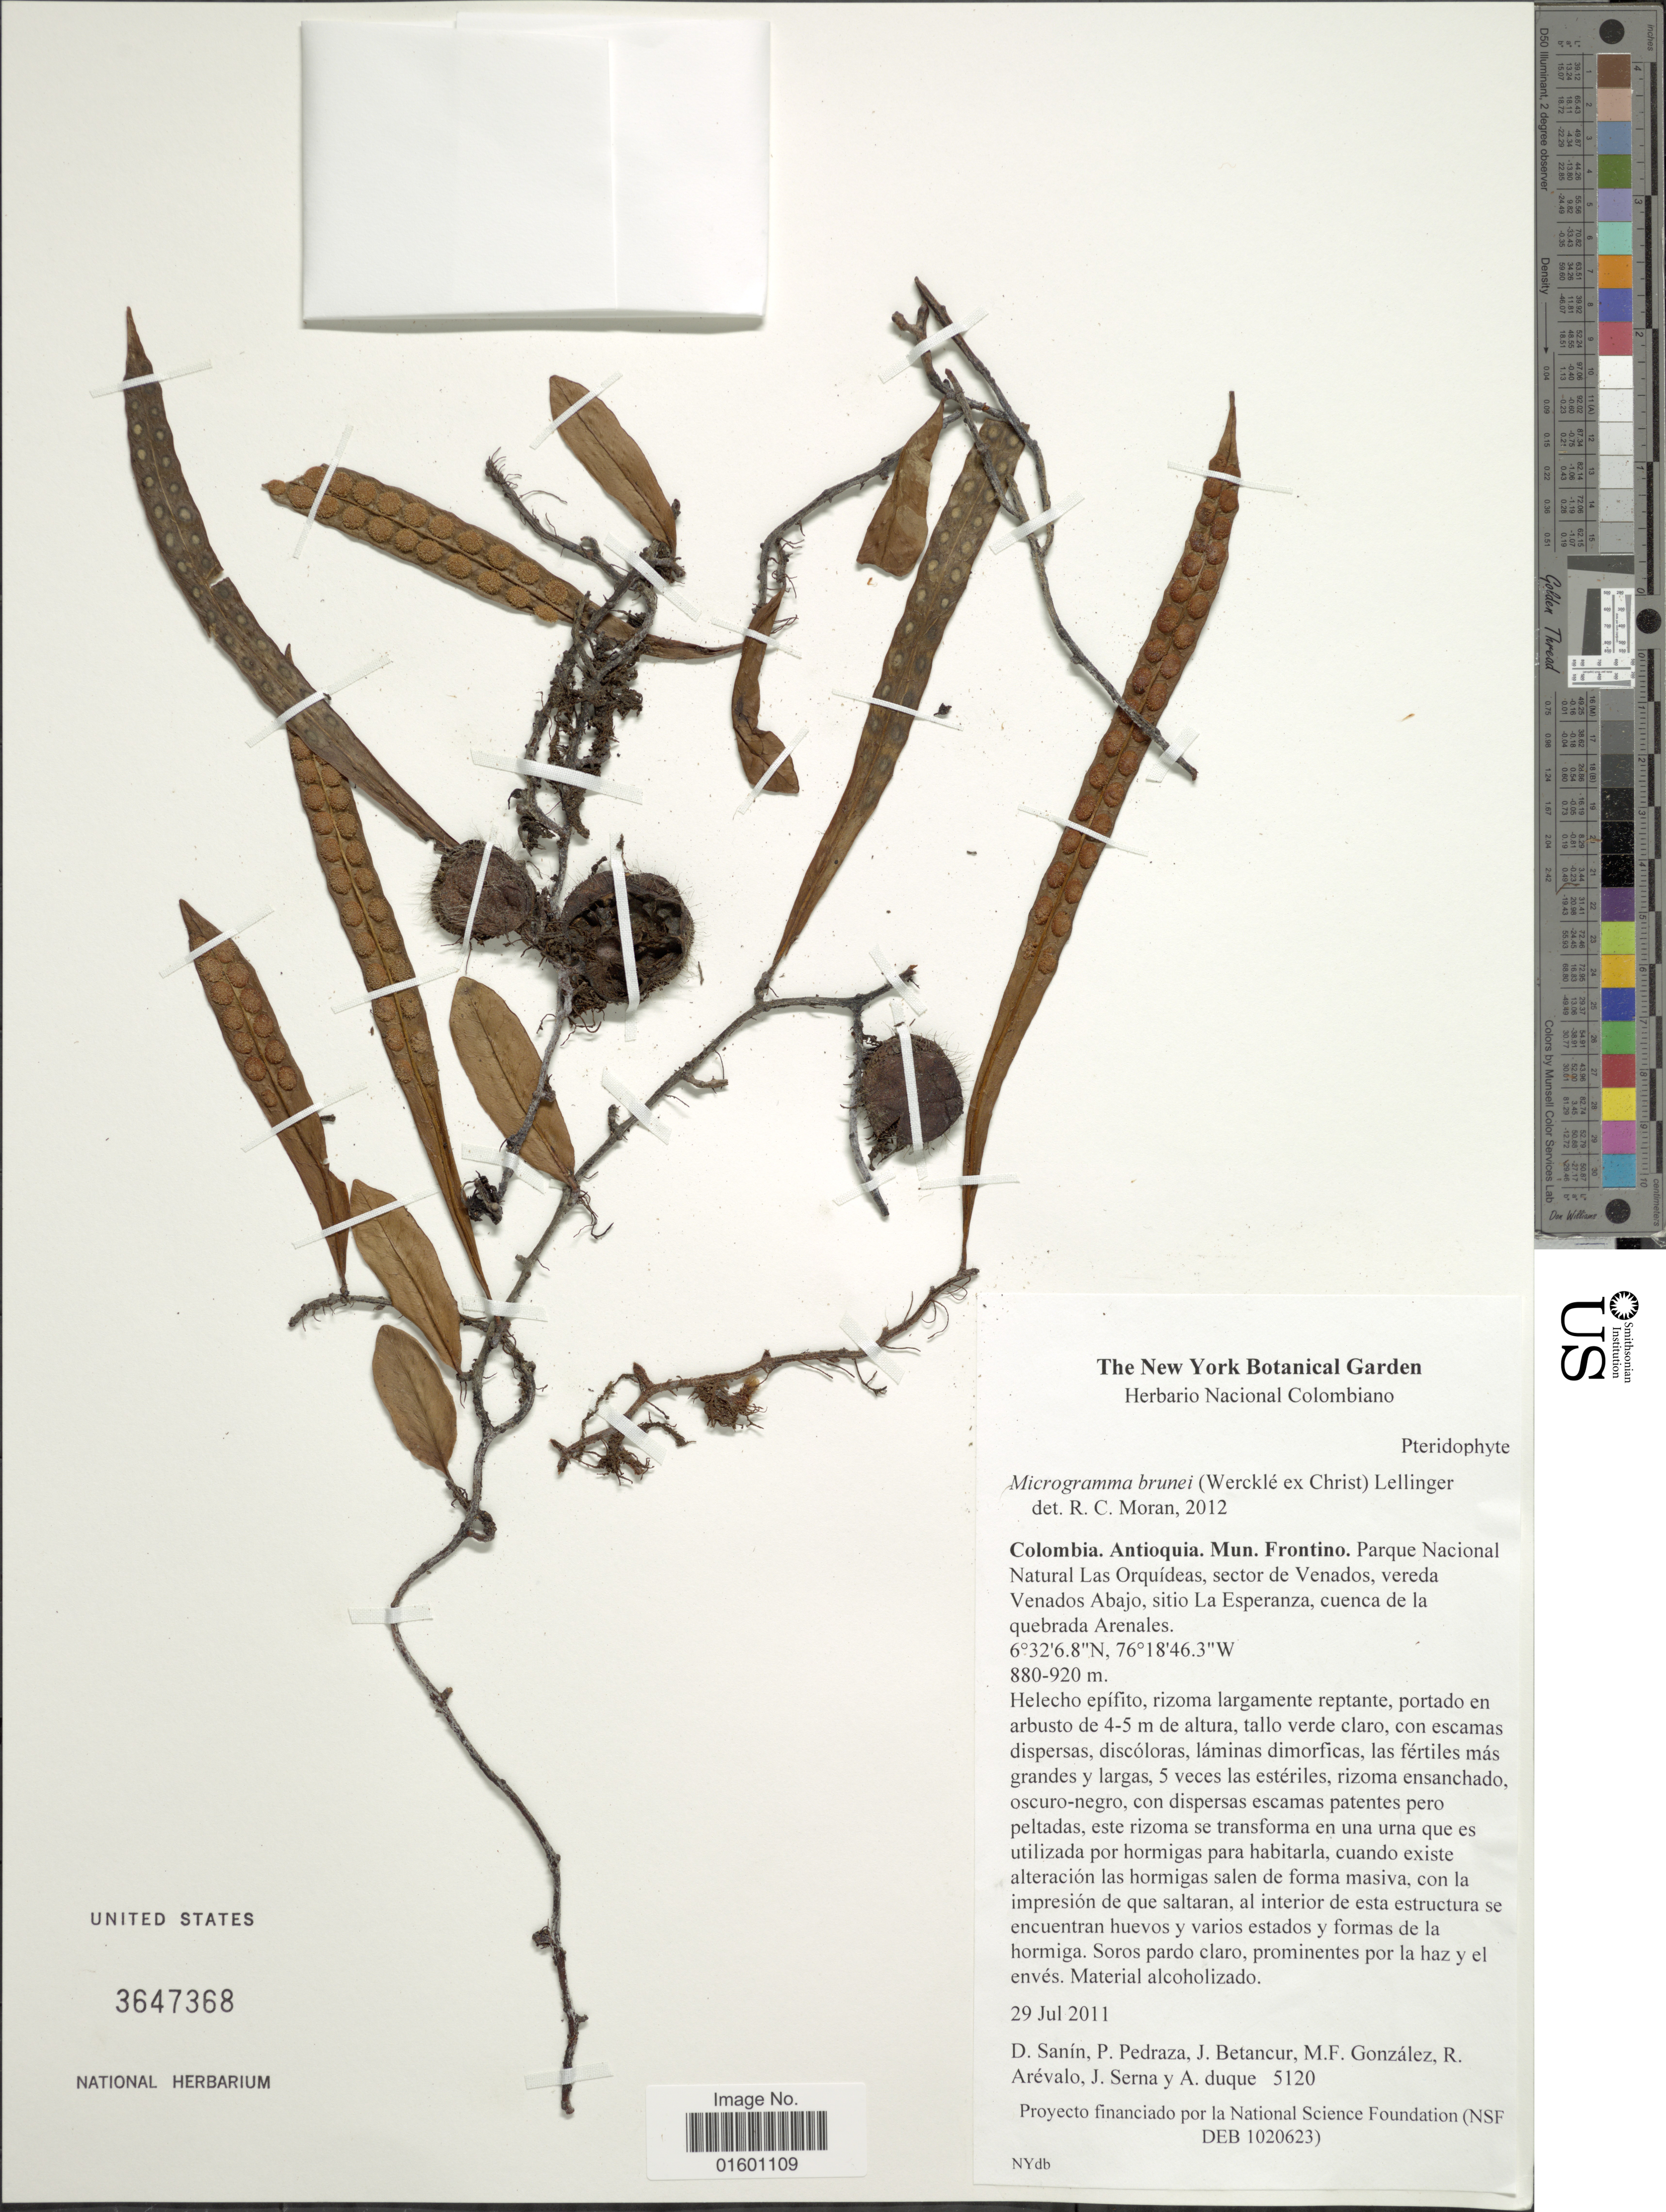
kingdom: Plantae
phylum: Tracheophyta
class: Polypodiopsida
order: Polypodiales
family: Polypodiaceae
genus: Microgramma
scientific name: Microgramma brunei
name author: (Wercklé ex Christ) Lellinger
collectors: D. Sanin, P. Pedraza, J. Betancur, M. Gonzalez & et al.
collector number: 5120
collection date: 2011-07-29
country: Colombia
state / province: Antioquia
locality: Mun. Frontino. Parque Nacional Natural Las Orquideas, sector de Venados, vereda Venados Abajo, sitio La Esperanza, cuenca de la quebrada Arenales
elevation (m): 880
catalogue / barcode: US 3647368